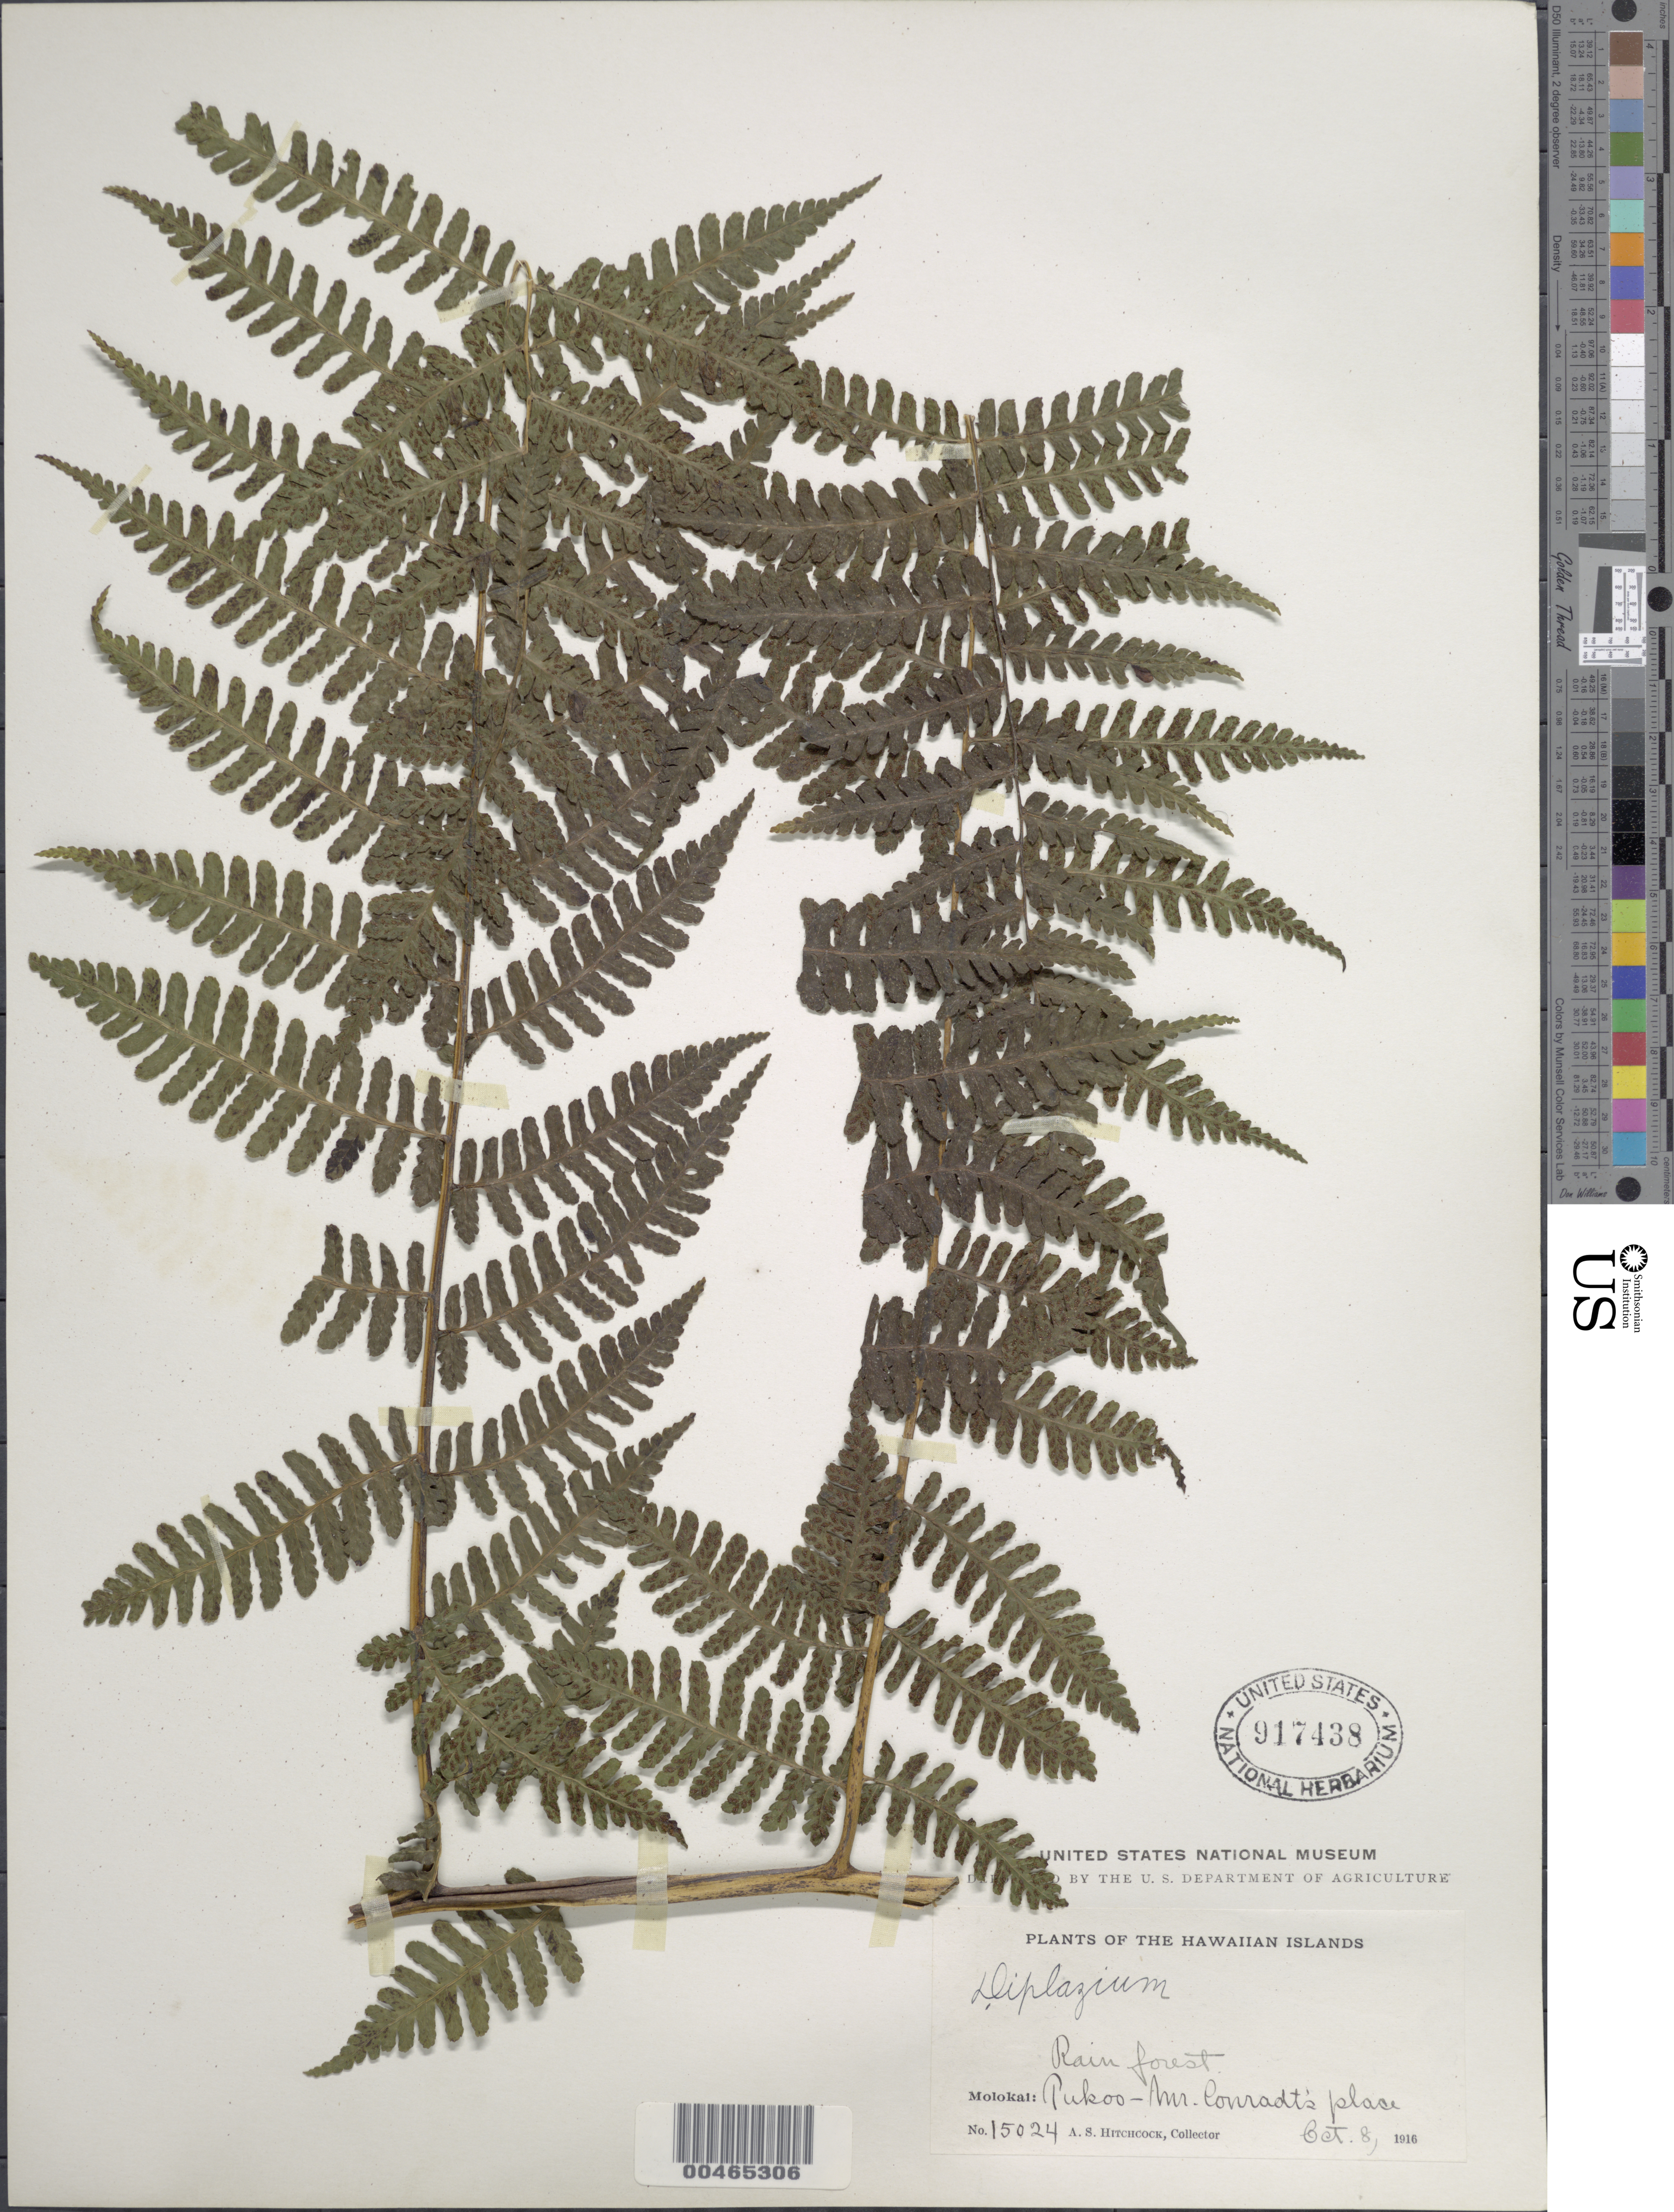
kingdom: Plantae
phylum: Tracheophyta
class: Polypodiopsida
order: Polypodiales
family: Athyriaceae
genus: Diplazium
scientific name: Diplazium sandwichianum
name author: (C. Presl) Diels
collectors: A. S. Hitchcock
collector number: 15024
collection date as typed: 8 Oct 1916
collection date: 1916-10-08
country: United States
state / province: Hawaii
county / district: Maui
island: Moloka'i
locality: Pukoo, Mr. Conradt's place, Molokai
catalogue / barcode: US 917438